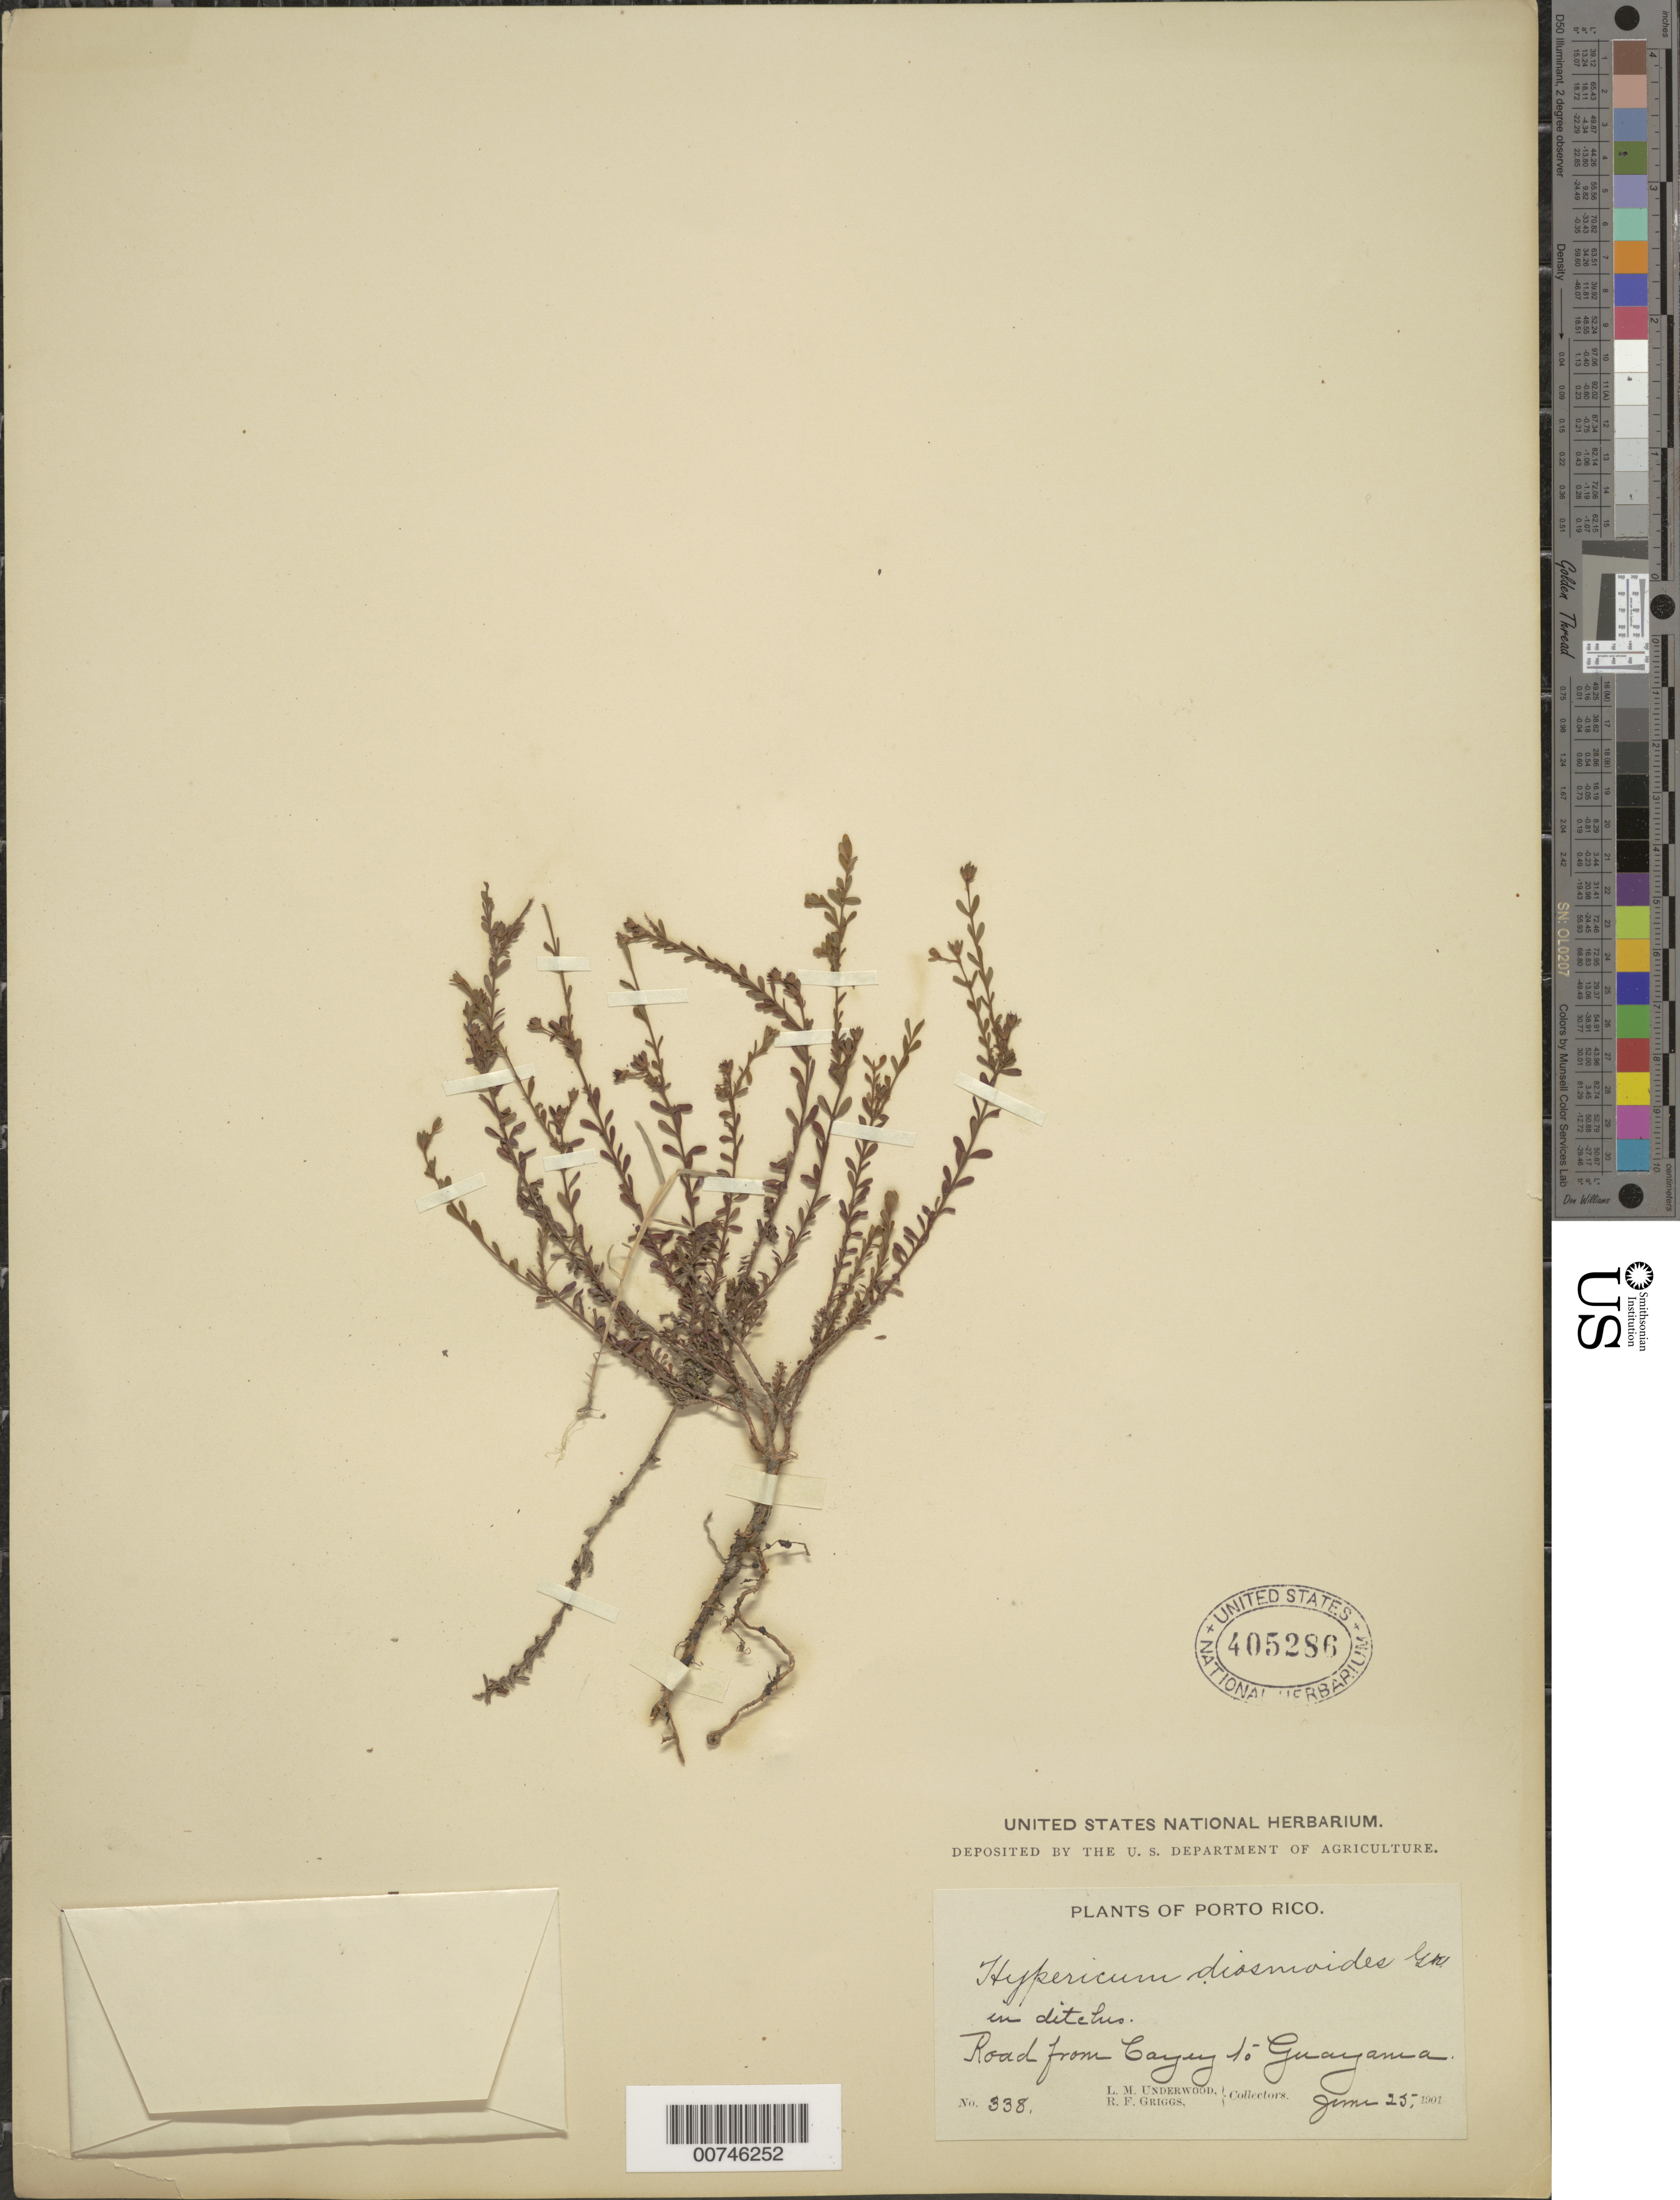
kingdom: Plantae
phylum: Tracheophyta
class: Magnoliopsida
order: Malpighiales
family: Hypericaceae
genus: Hypericum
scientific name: Hypericum diosmoides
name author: Griseb.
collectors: L. M. Underwood & R. F. Griggs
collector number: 338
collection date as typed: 25 Jun 1901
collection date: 1901-06-25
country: Puerto Rico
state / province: Cayey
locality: Road from Cayey to Guayama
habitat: In ditchis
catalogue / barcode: US 405286